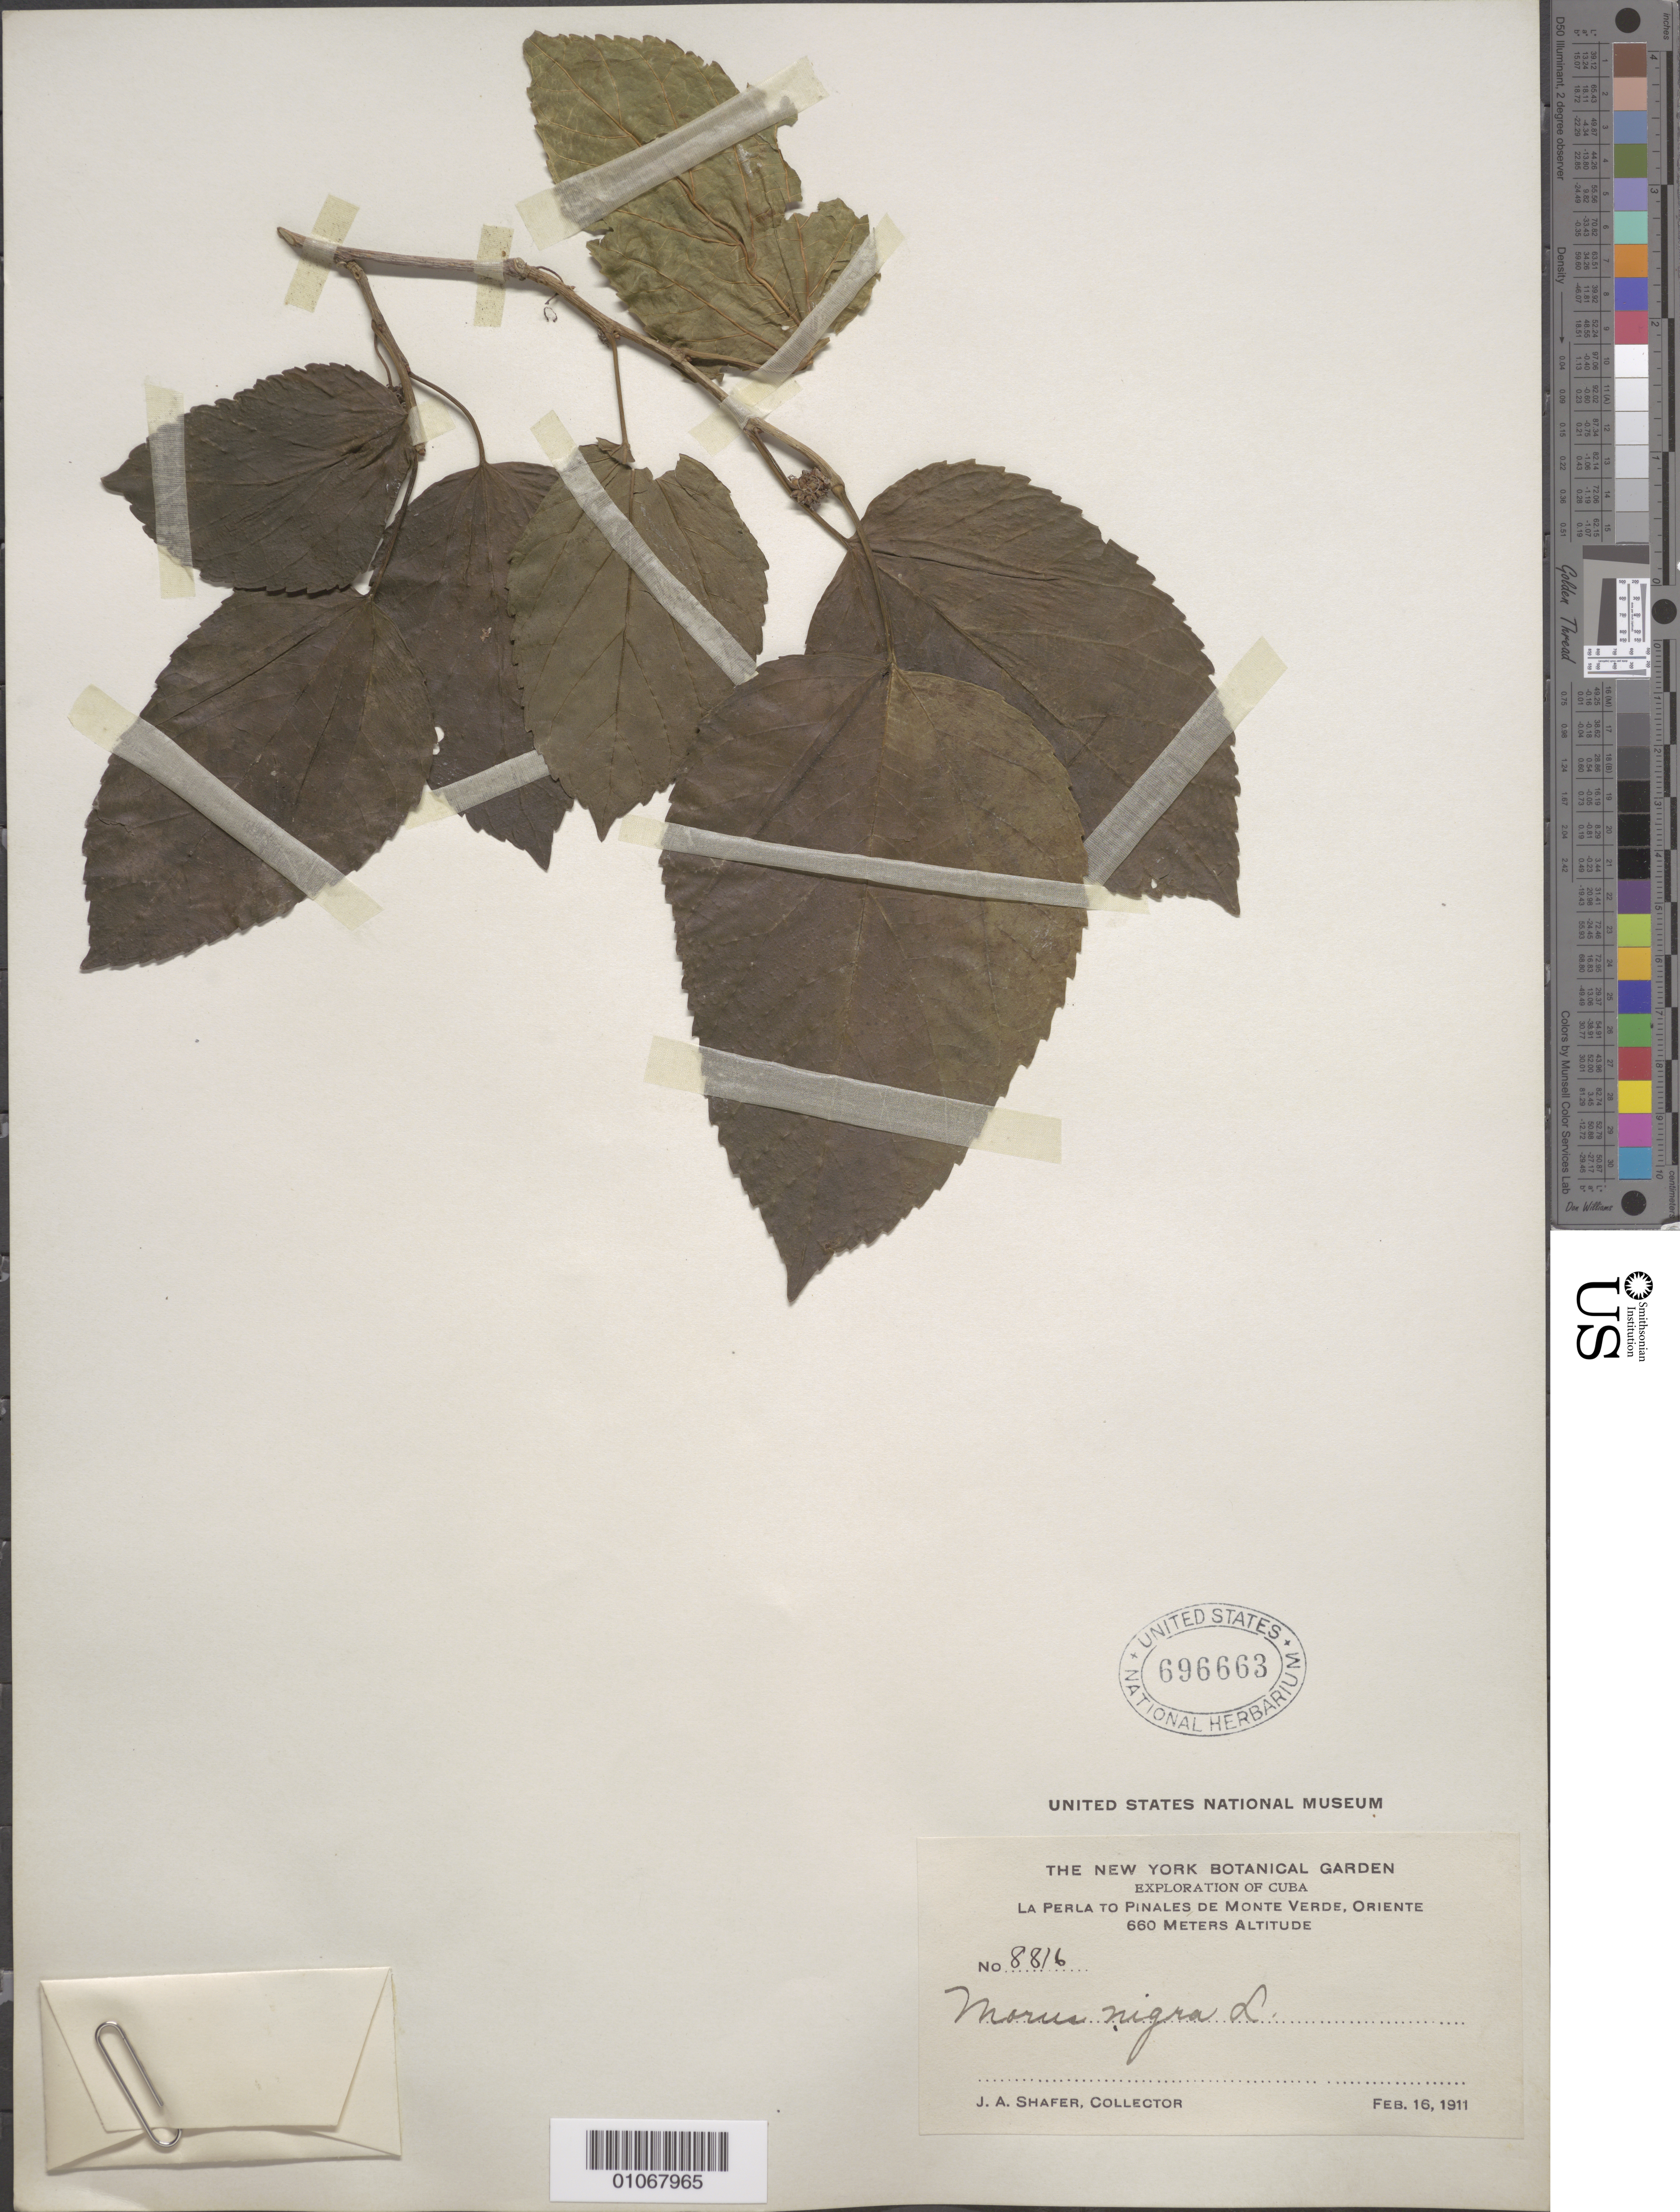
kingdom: Plantae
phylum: Tracheophyta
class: Magnoliopsida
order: Rosales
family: Moraceae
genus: Morus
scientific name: Morus nigra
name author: L.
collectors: J. A. Shafer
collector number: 8816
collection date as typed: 16 Feb 1911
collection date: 1911-02-16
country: Cuba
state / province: Oriente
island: Cuba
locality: La Perla to Pinales de Monte Verde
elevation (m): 660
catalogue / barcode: US 696663